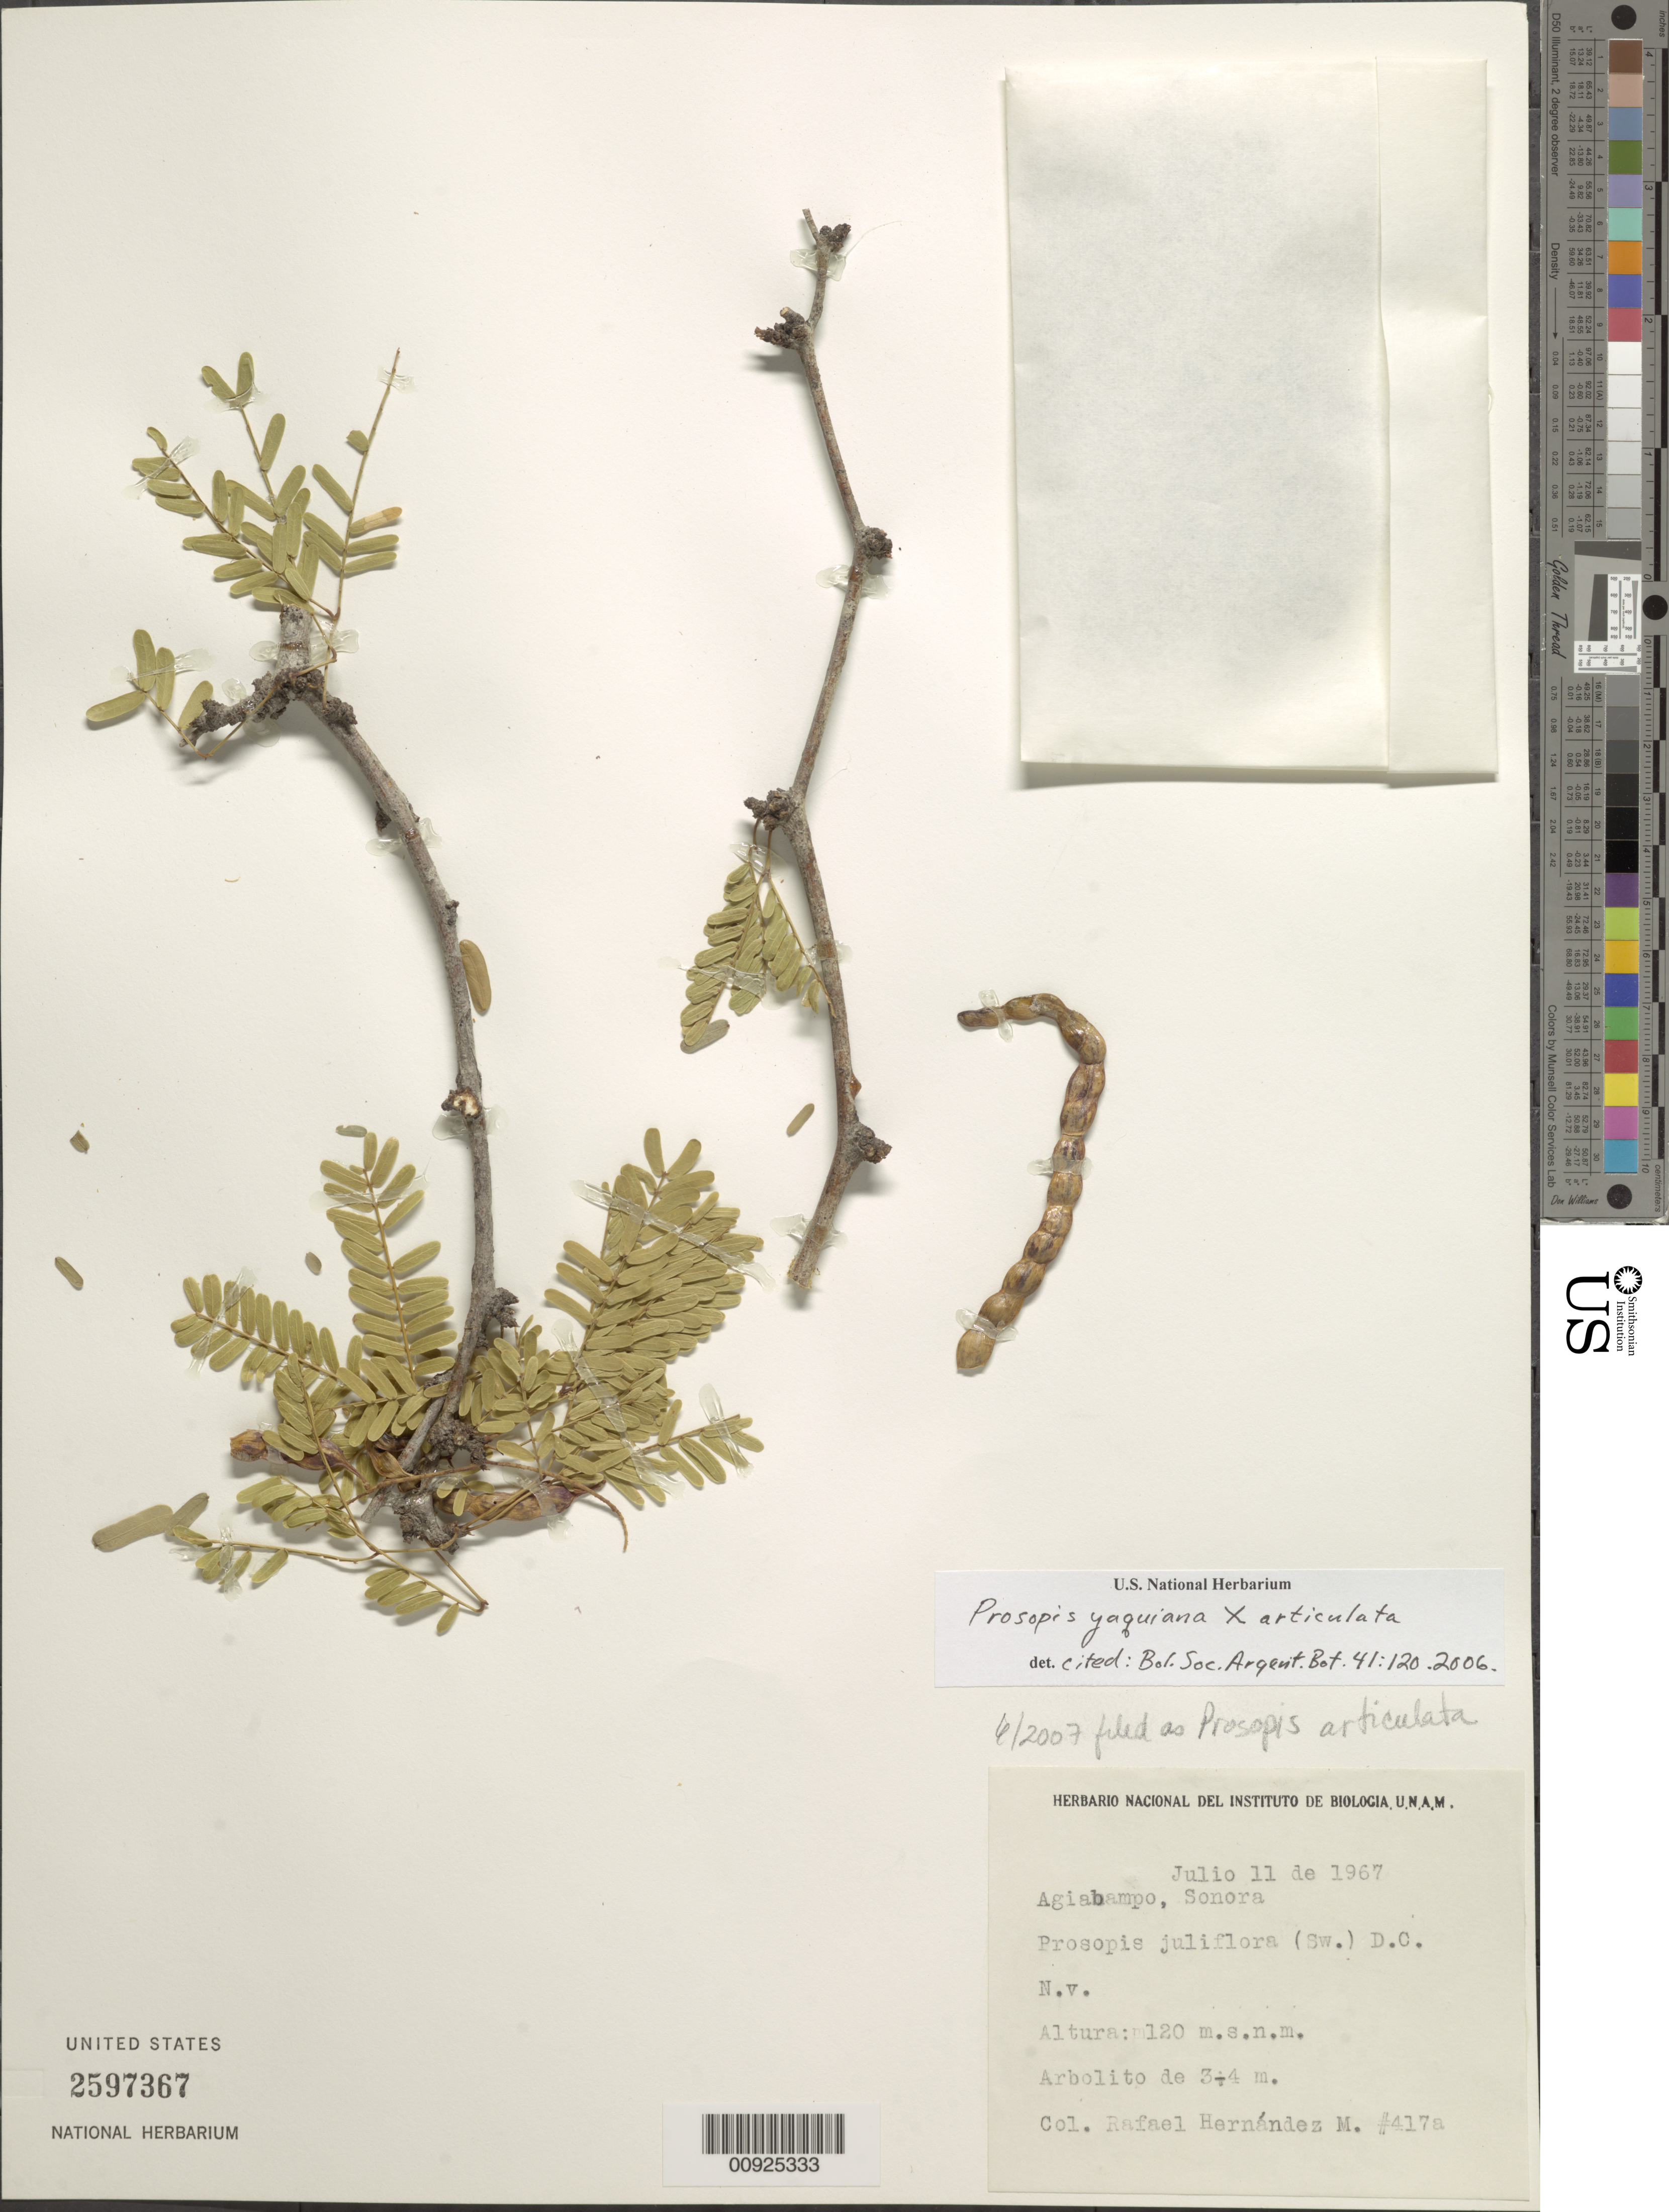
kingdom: Plantae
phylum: Tracheophyta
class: Magnoliopsida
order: Fabales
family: Fabaceae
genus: Neltuma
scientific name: Neltuma yaquiana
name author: (R.A. Palacios) C. E. Hughes & G.P. Lewis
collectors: R. M. Hernandez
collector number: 417 a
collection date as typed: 11 Jul 1967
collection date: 1967-07-11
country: Mexico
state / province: Sonora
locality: Agiabampo, Sonora.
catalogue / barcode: US 2597367